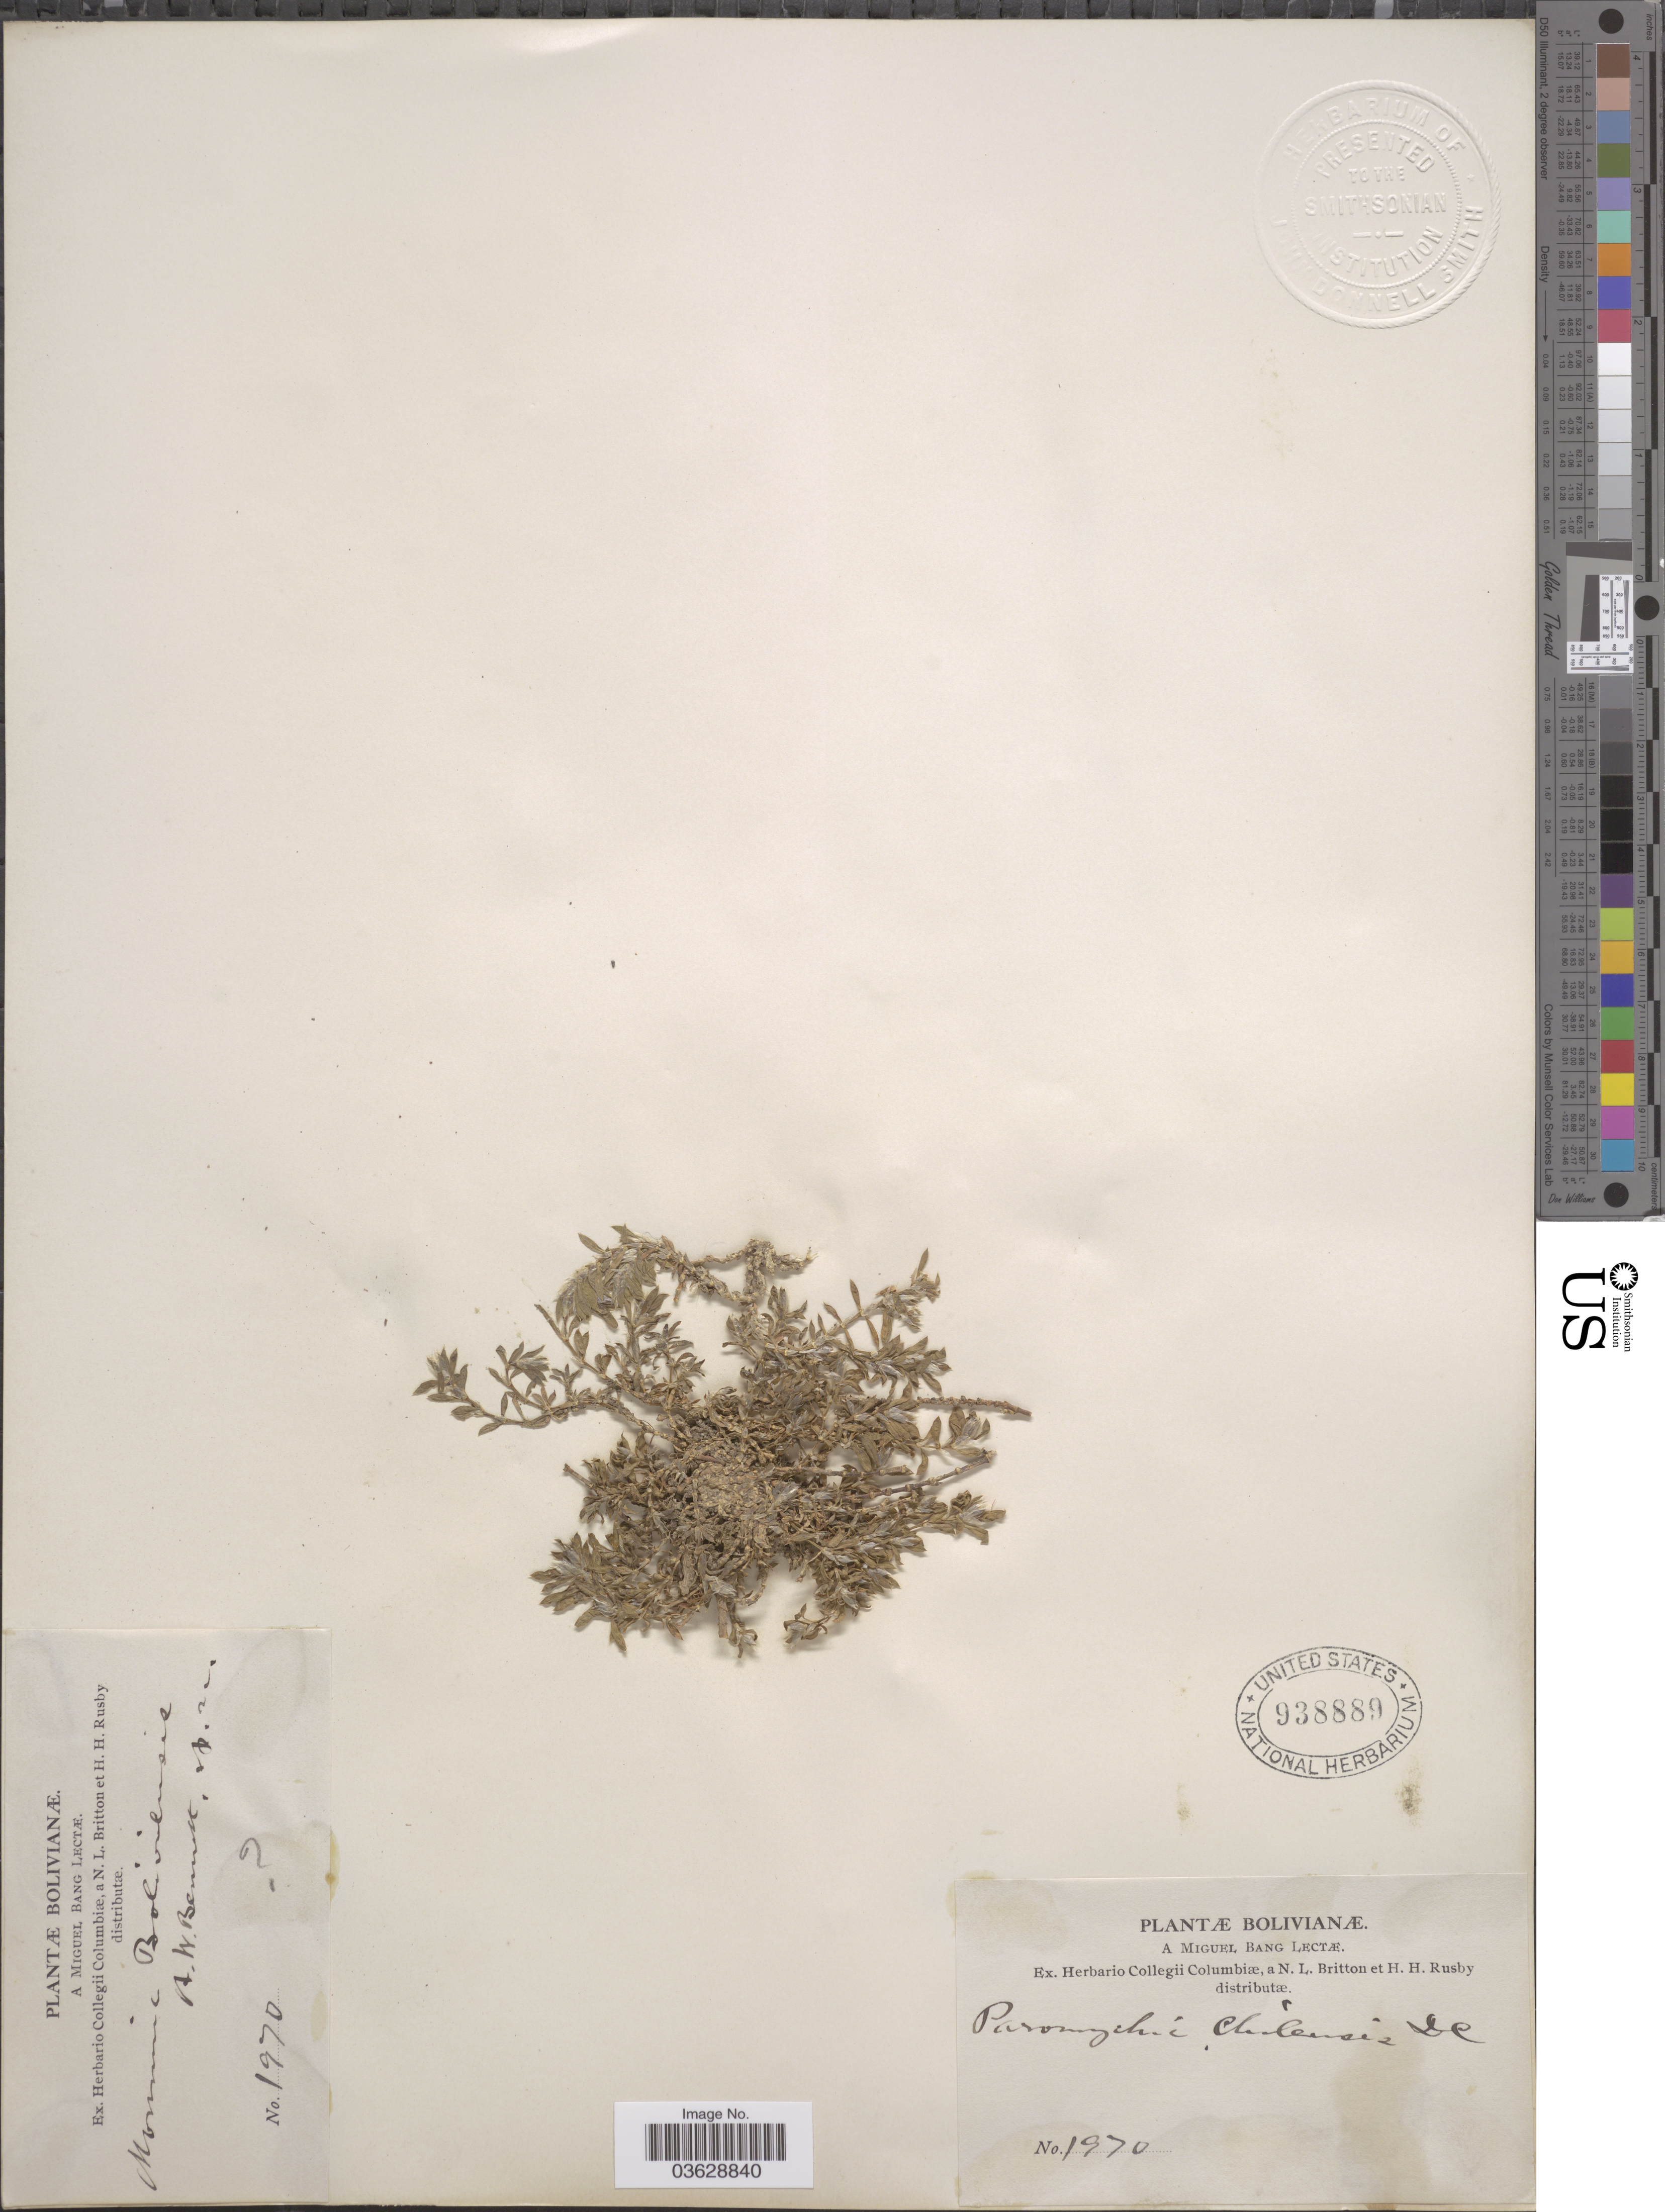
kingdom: Plantae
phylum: Tracheophyta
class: Magnoliopsida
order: Caryophyllales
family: Caryophyllaceae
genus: Paronychia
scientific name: Paronychia brasiliana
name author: DC.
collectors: M. Bang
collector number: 1970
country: Bolivia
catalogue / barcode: US 938889